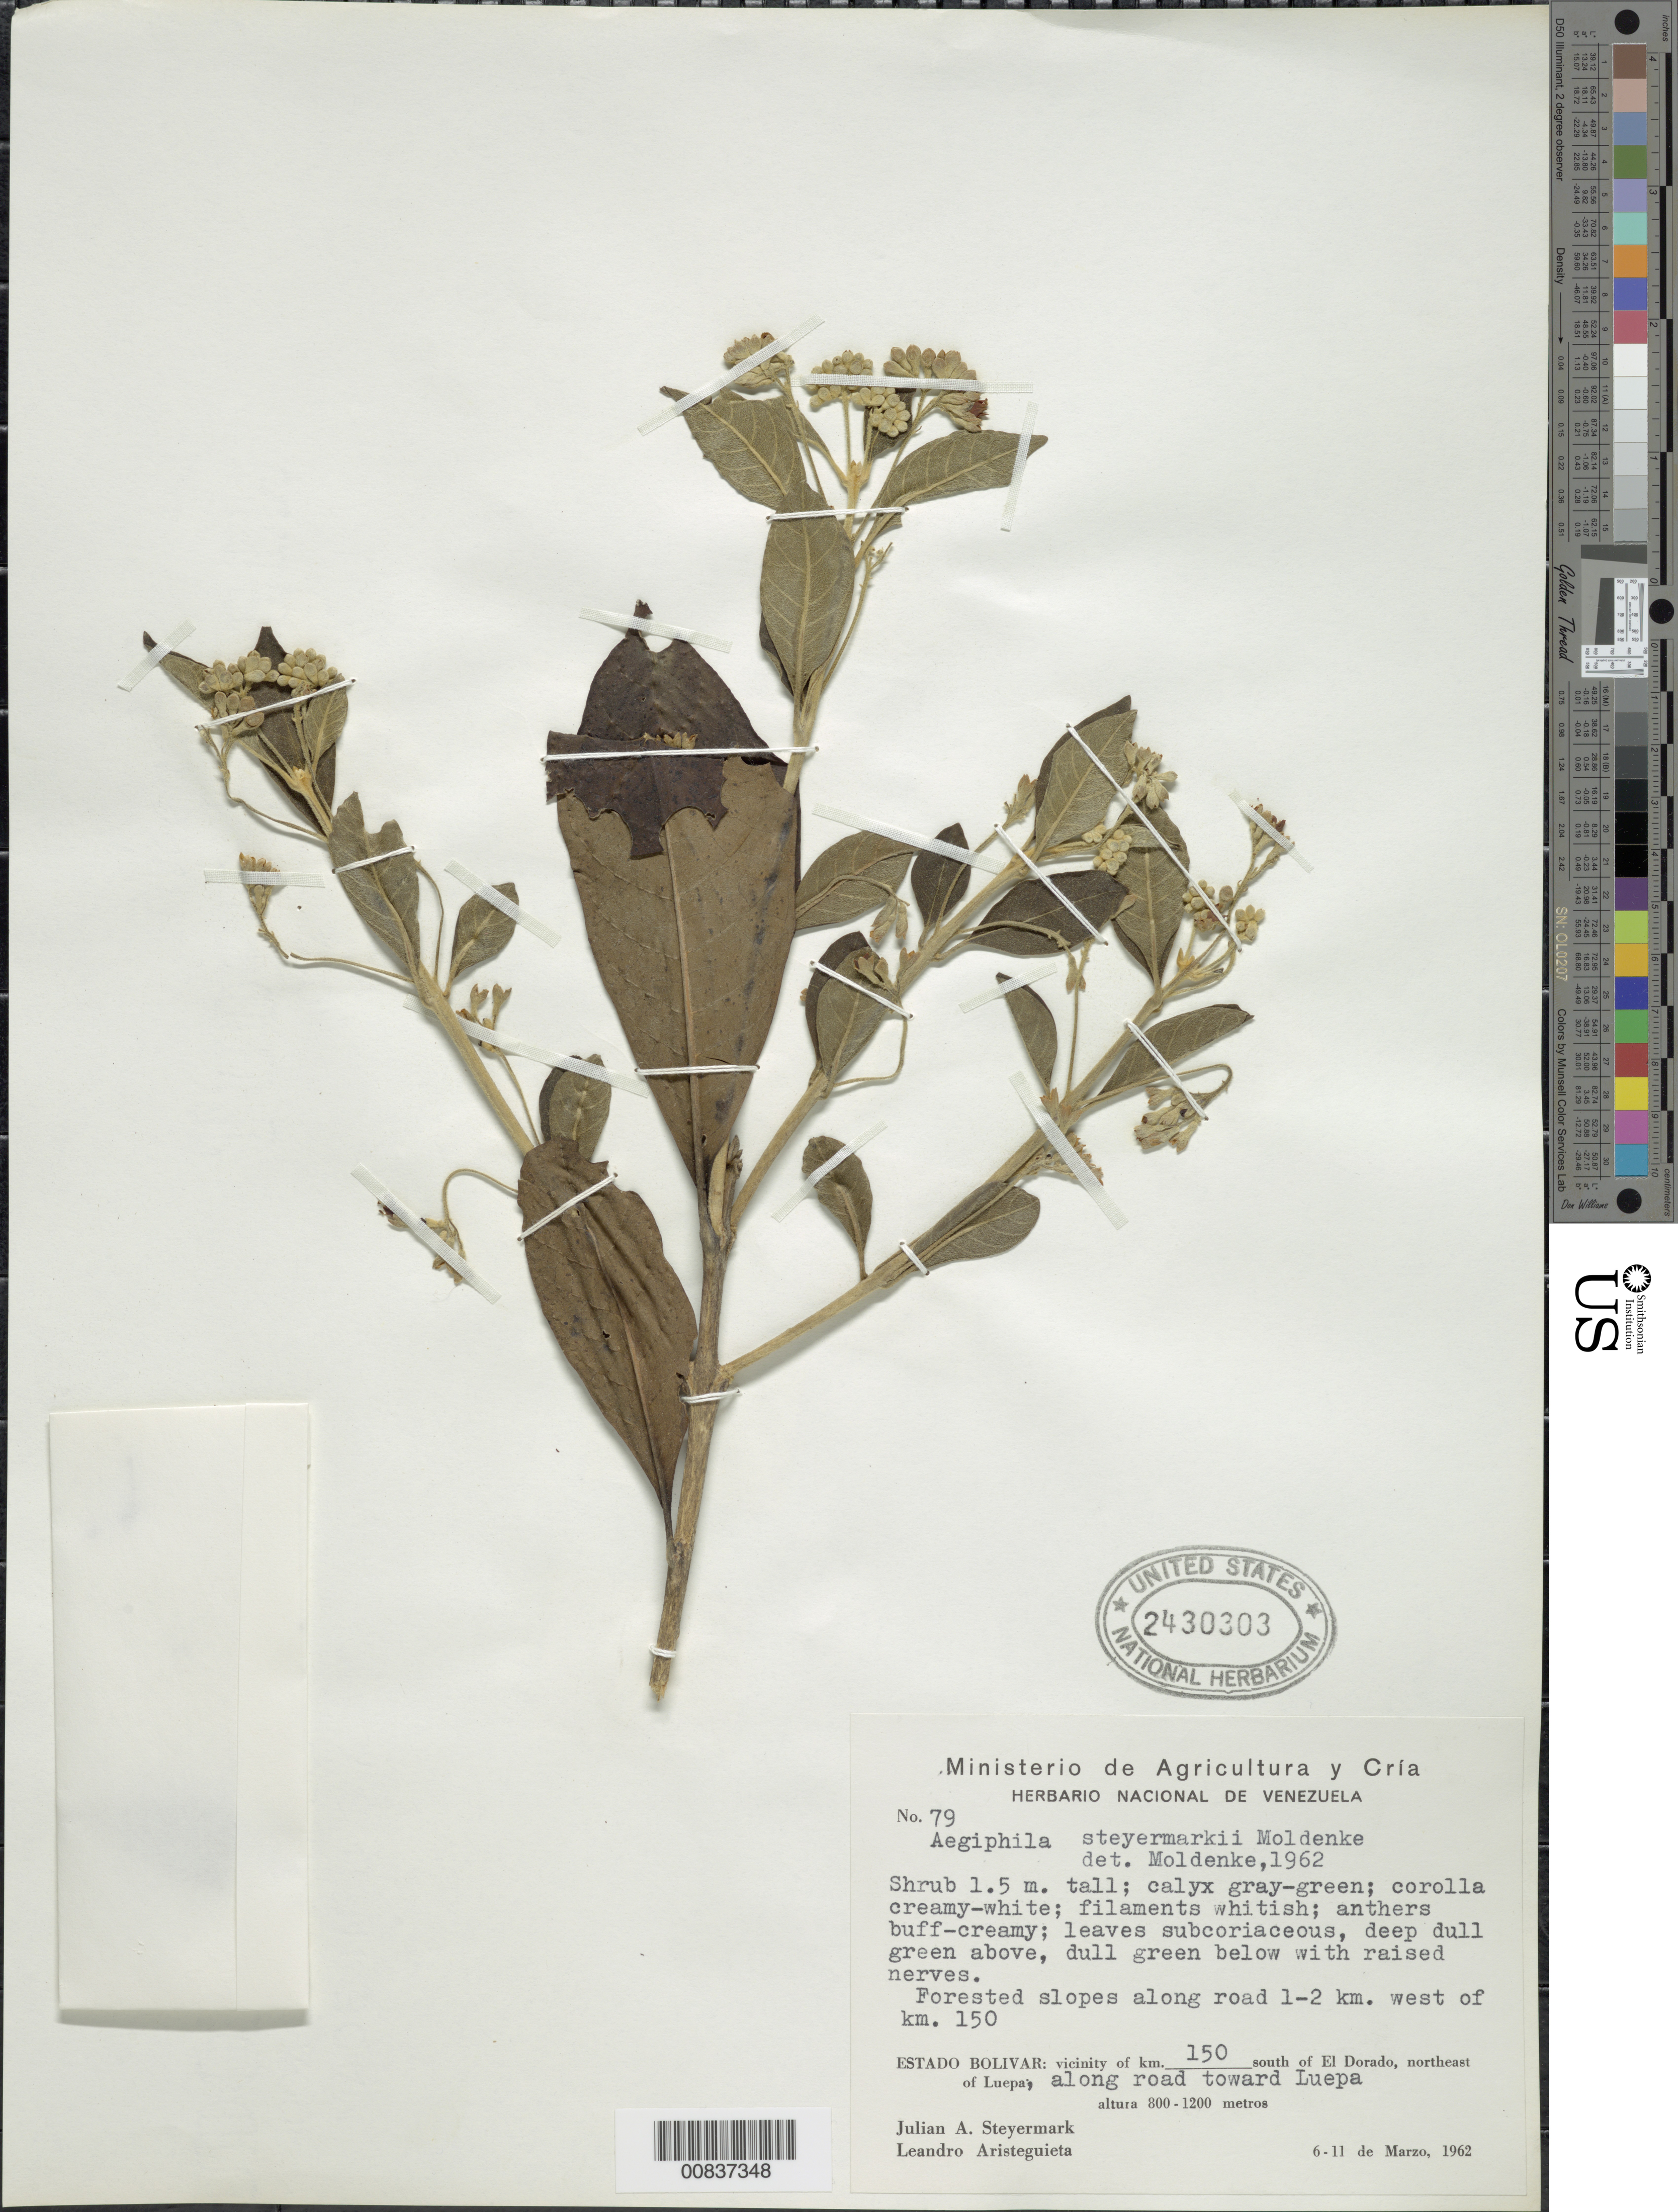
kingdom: Plantae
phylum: Tracheophyta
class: Magnoliopsida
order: Lamiales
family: Lamiaceae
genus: Aegiphila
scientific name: Aegiphila steyermarkii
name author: Moldenke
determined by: Moldenke, H. N.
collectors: J. Steyermark & L. Aristeguieta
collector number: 62 79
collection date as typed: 6-Mar-62 to 11-Mar-62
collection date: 1962-03-06/1962-03-11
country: Venezuela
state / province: Bolívar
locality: El Dorado, along road 1-2km W of km 150 S of; NE of Luepa, along road toward Luepa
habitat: Forested slopes along road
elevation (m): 800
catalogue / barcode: US 2430303